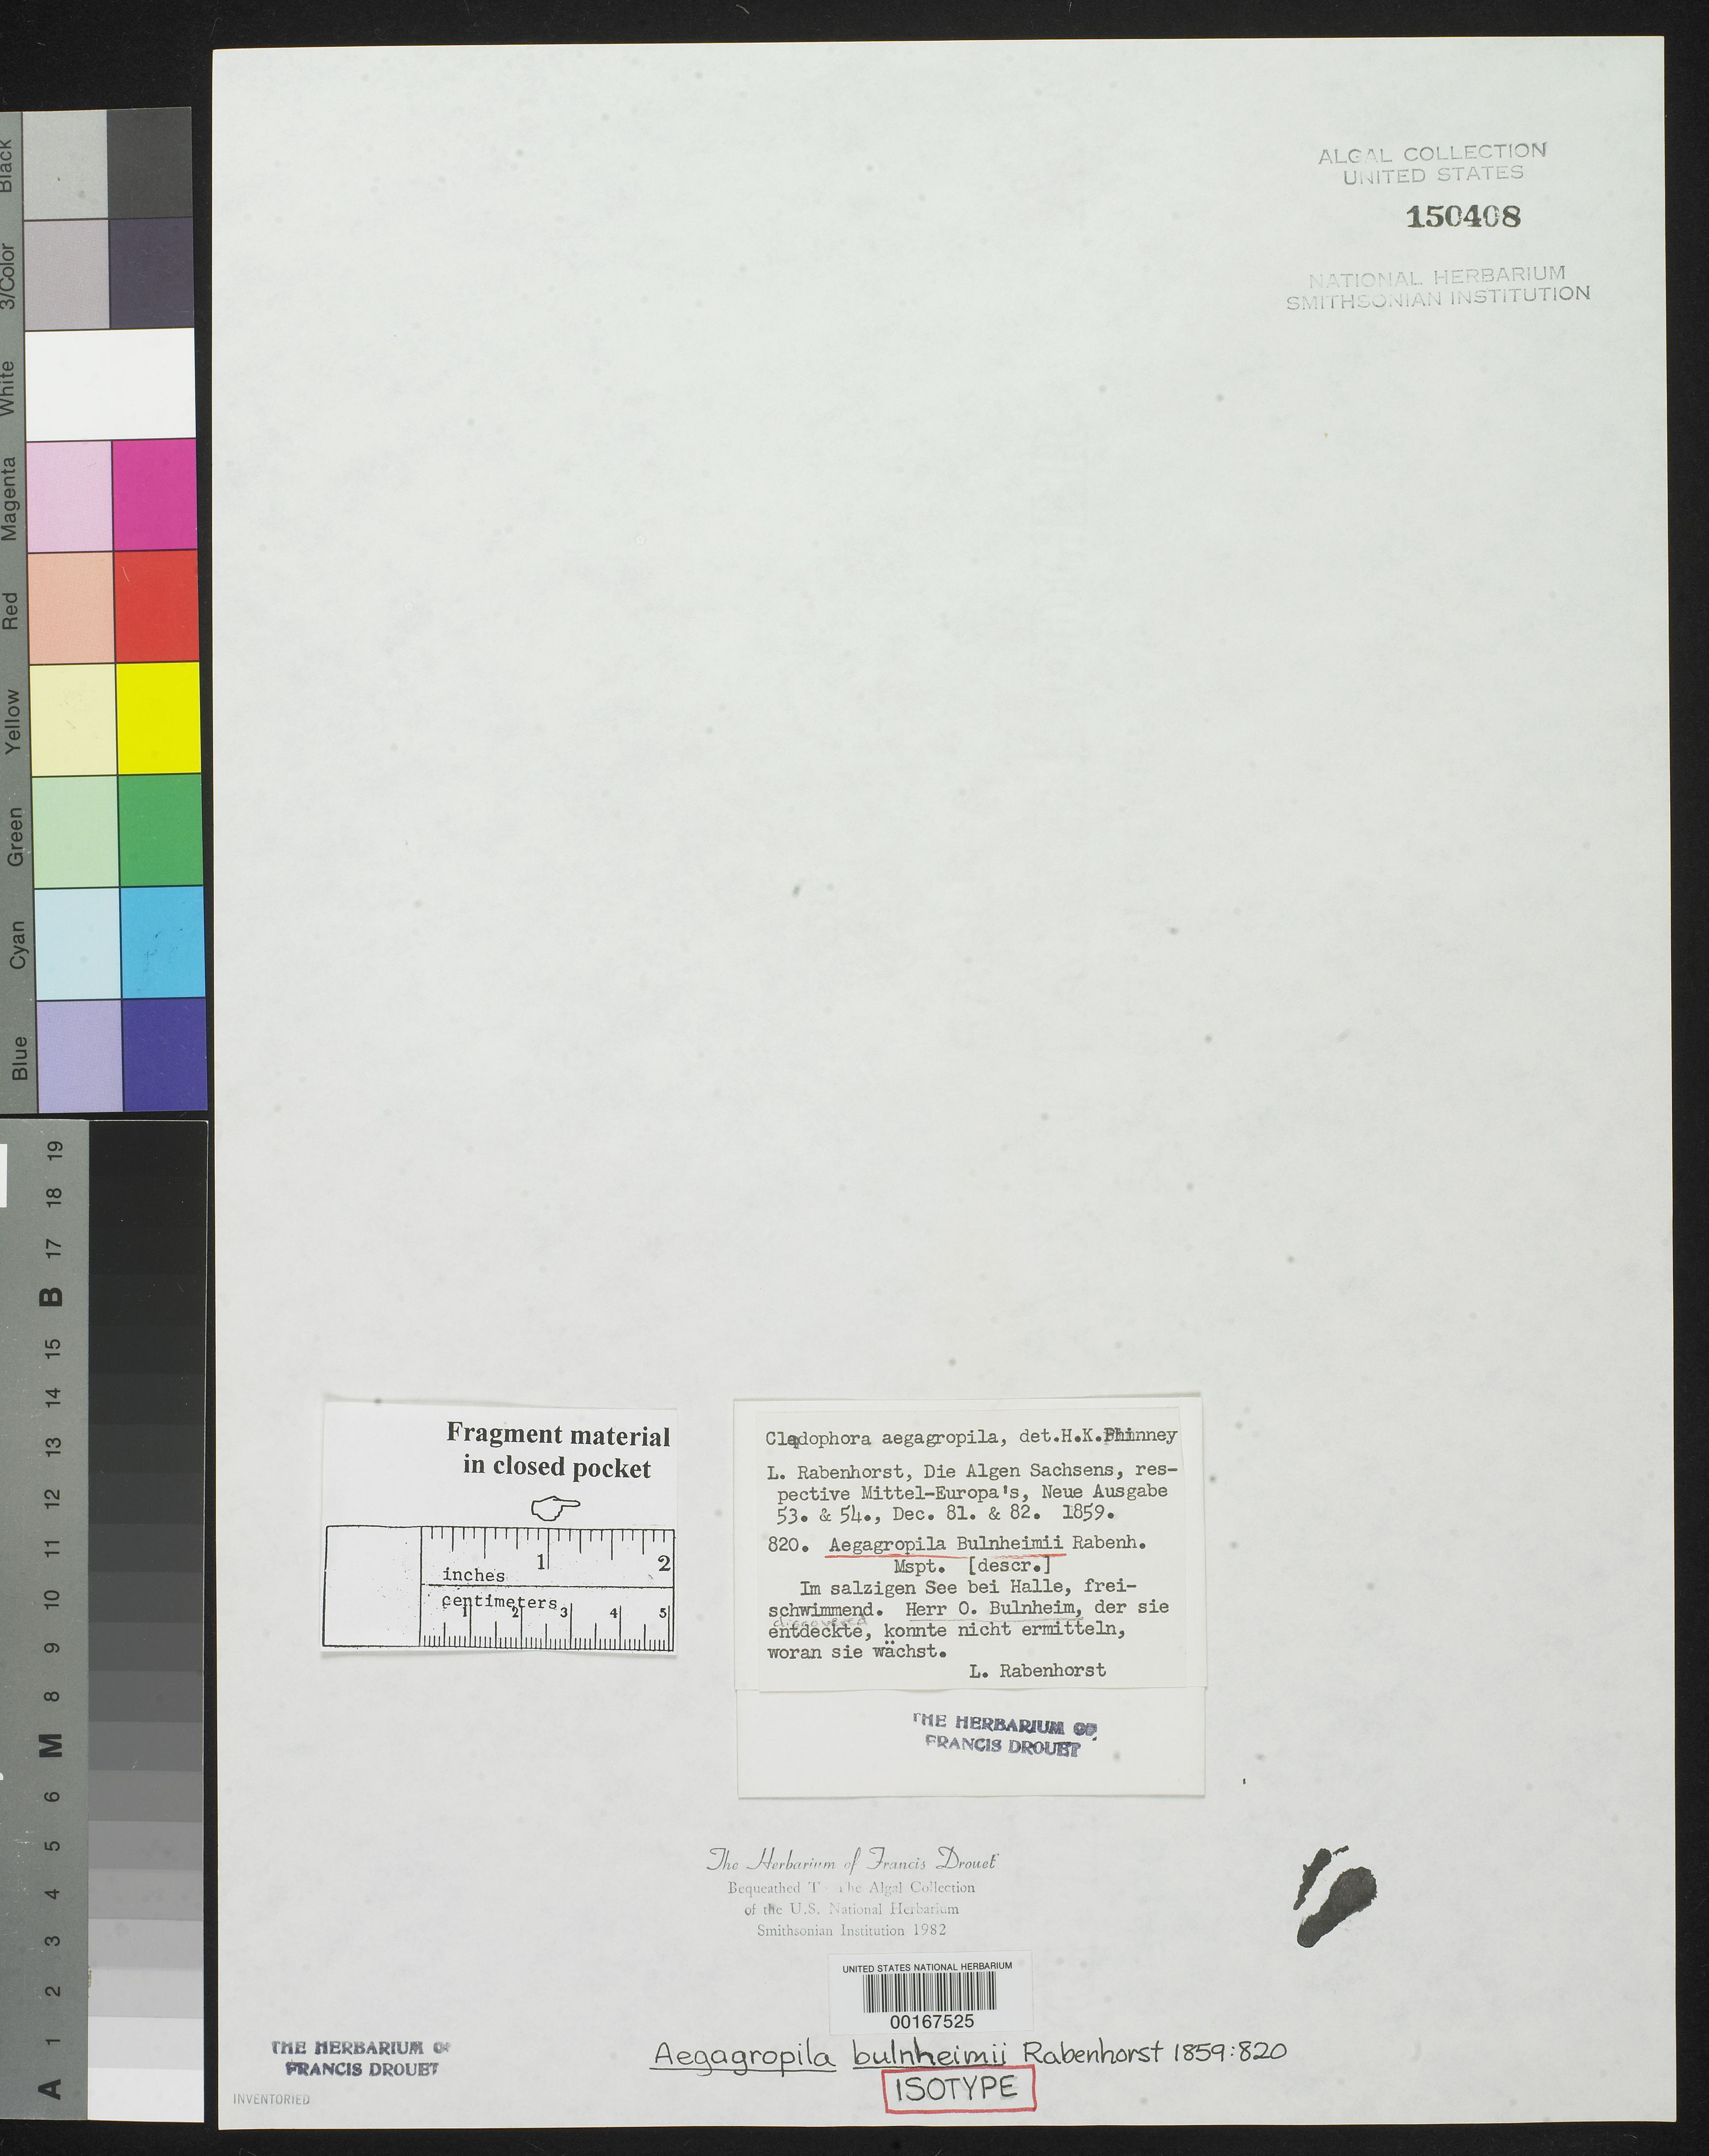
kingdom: Plantae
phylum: Chlorophyta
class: Ulvophyceae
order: Cladophorales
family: Cladophoraceae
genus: Aegagropila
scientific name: Aegagropila bulnheimii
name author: Rabenh.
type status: Isotype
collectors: O. Bulnheim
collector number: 820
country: Germany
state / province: Sachsen-Anhalt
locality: Halle District. Halle, Salziger See.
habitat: Floating.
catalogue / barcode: US 150408